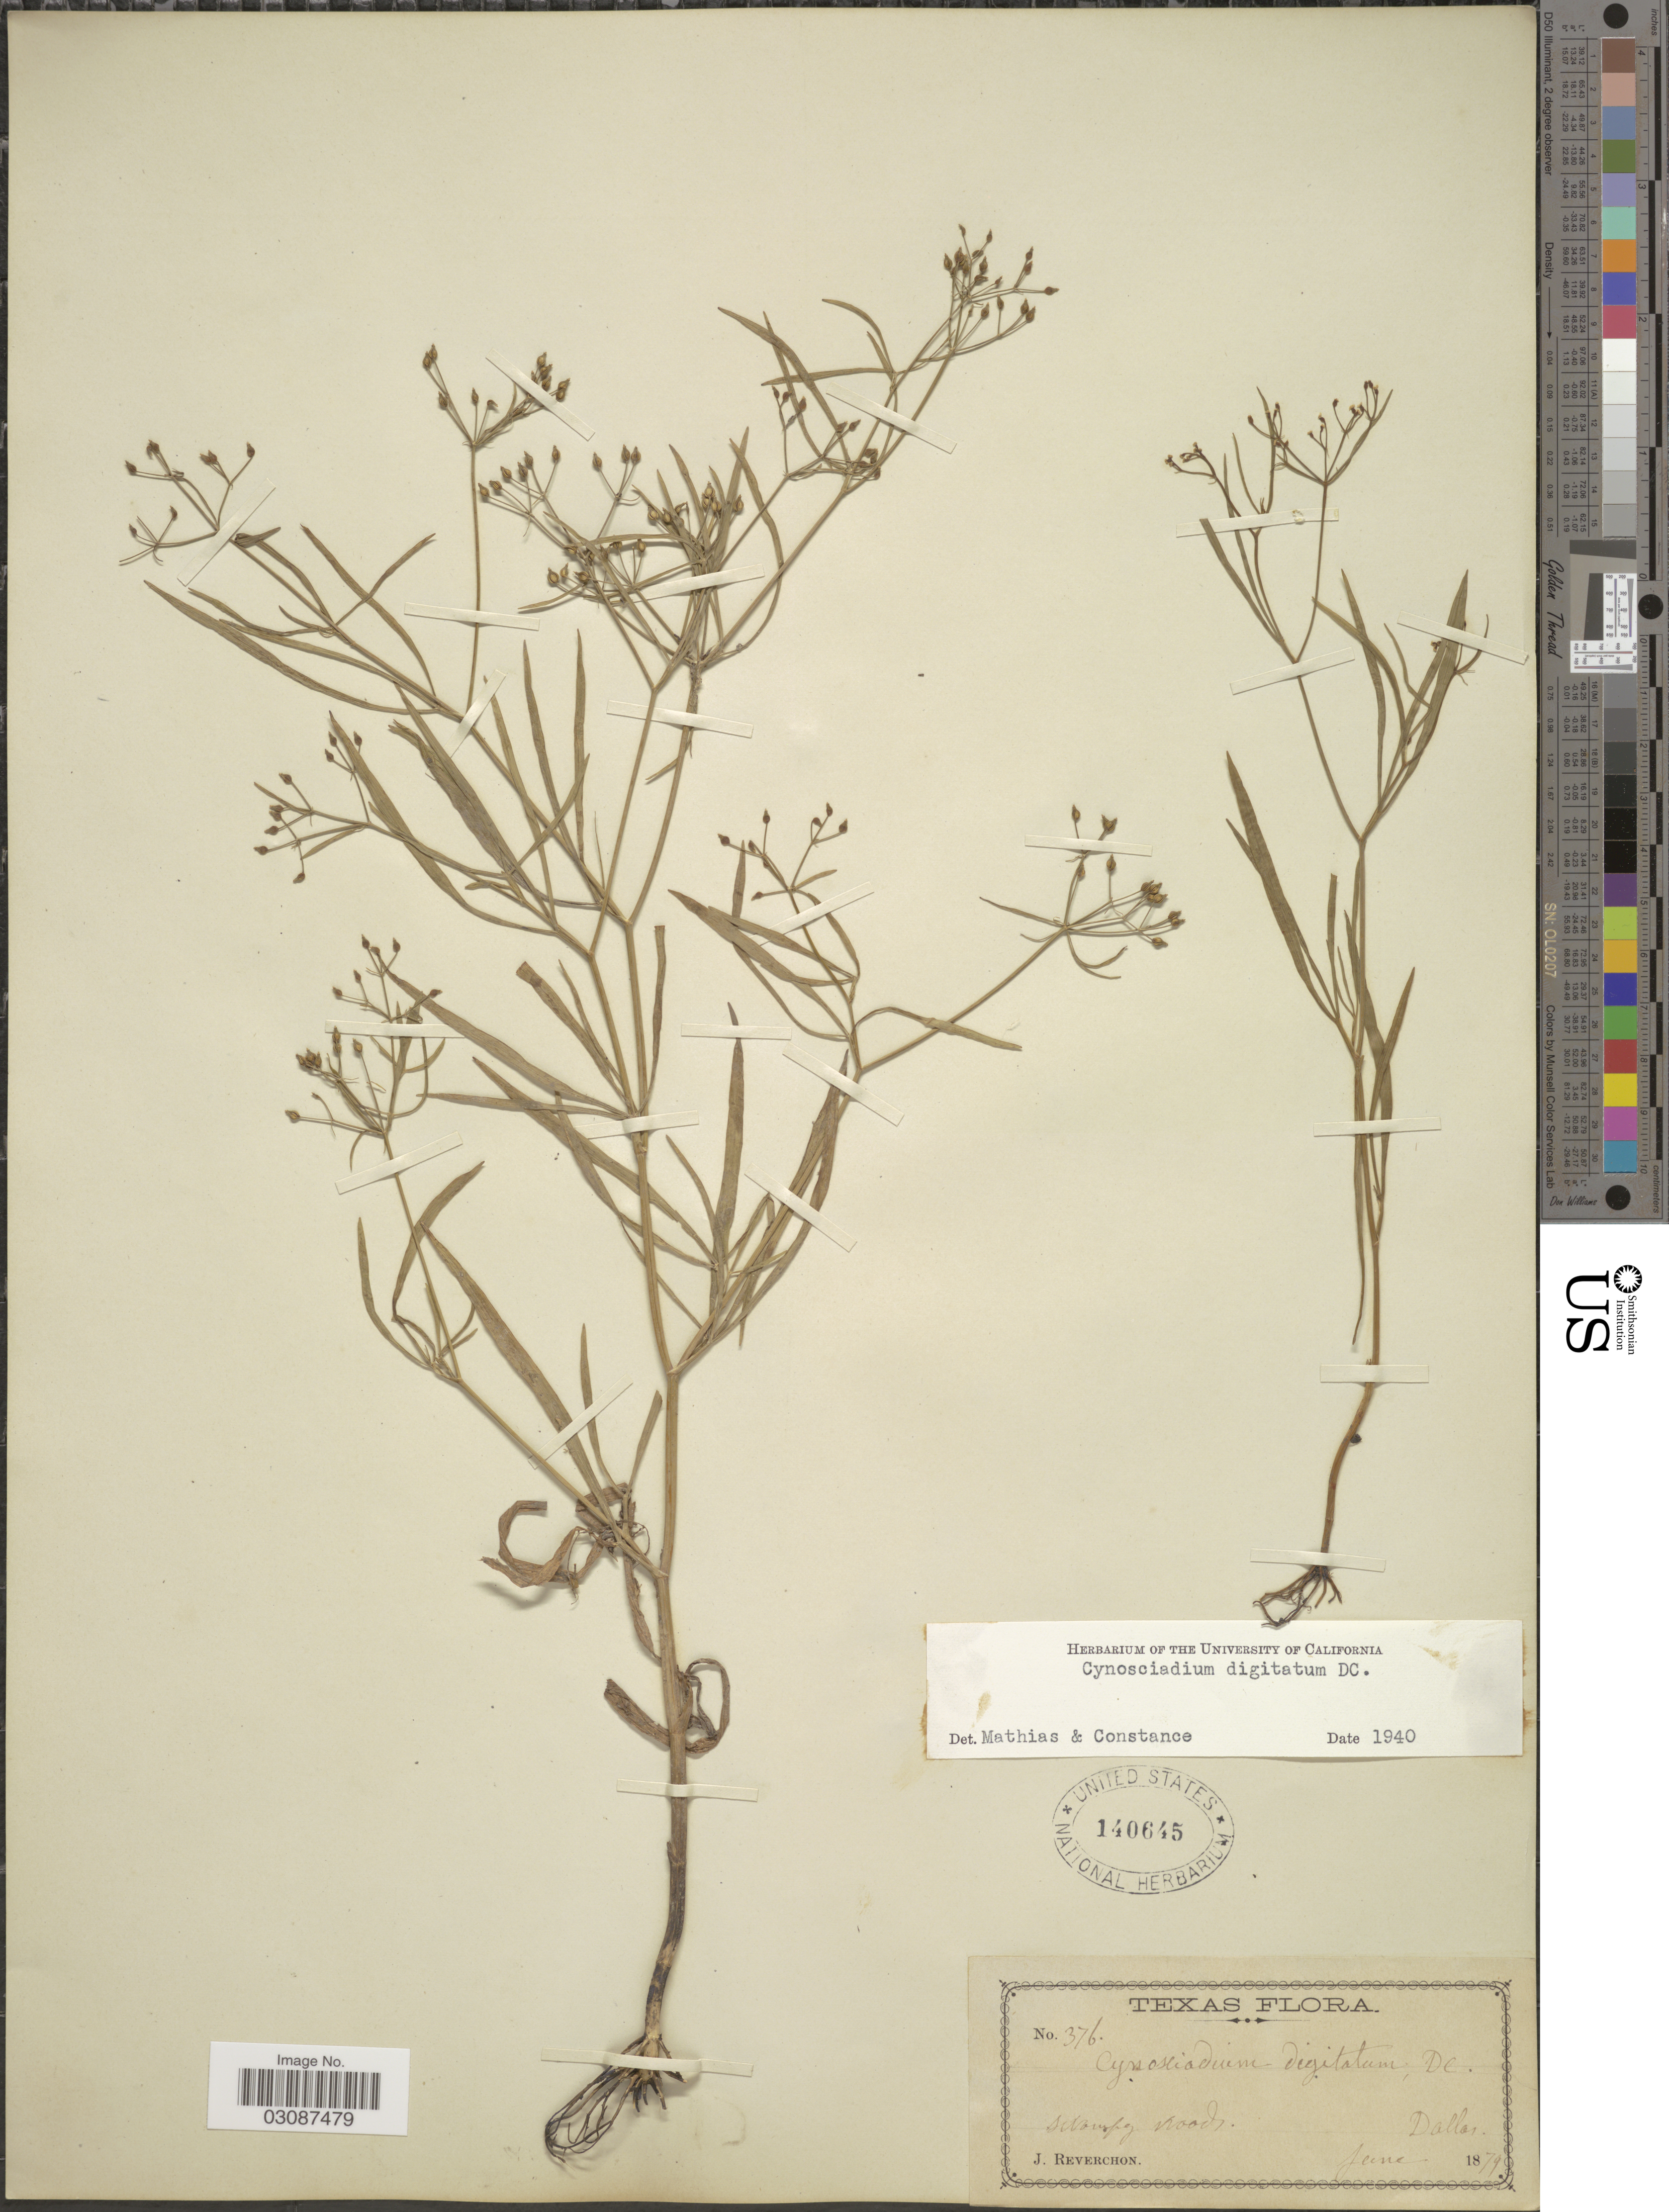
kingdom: Plantae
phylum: Tracheophyta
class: Magnoliopsida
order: Apiales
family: Apiaceae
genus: Cynosciadium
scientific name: Cynosciadium digitatum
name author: DC.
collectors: J. Reverchon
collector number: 376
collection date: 1879-06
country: United States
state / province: Texas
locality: Dallas.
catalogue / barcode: US 140645